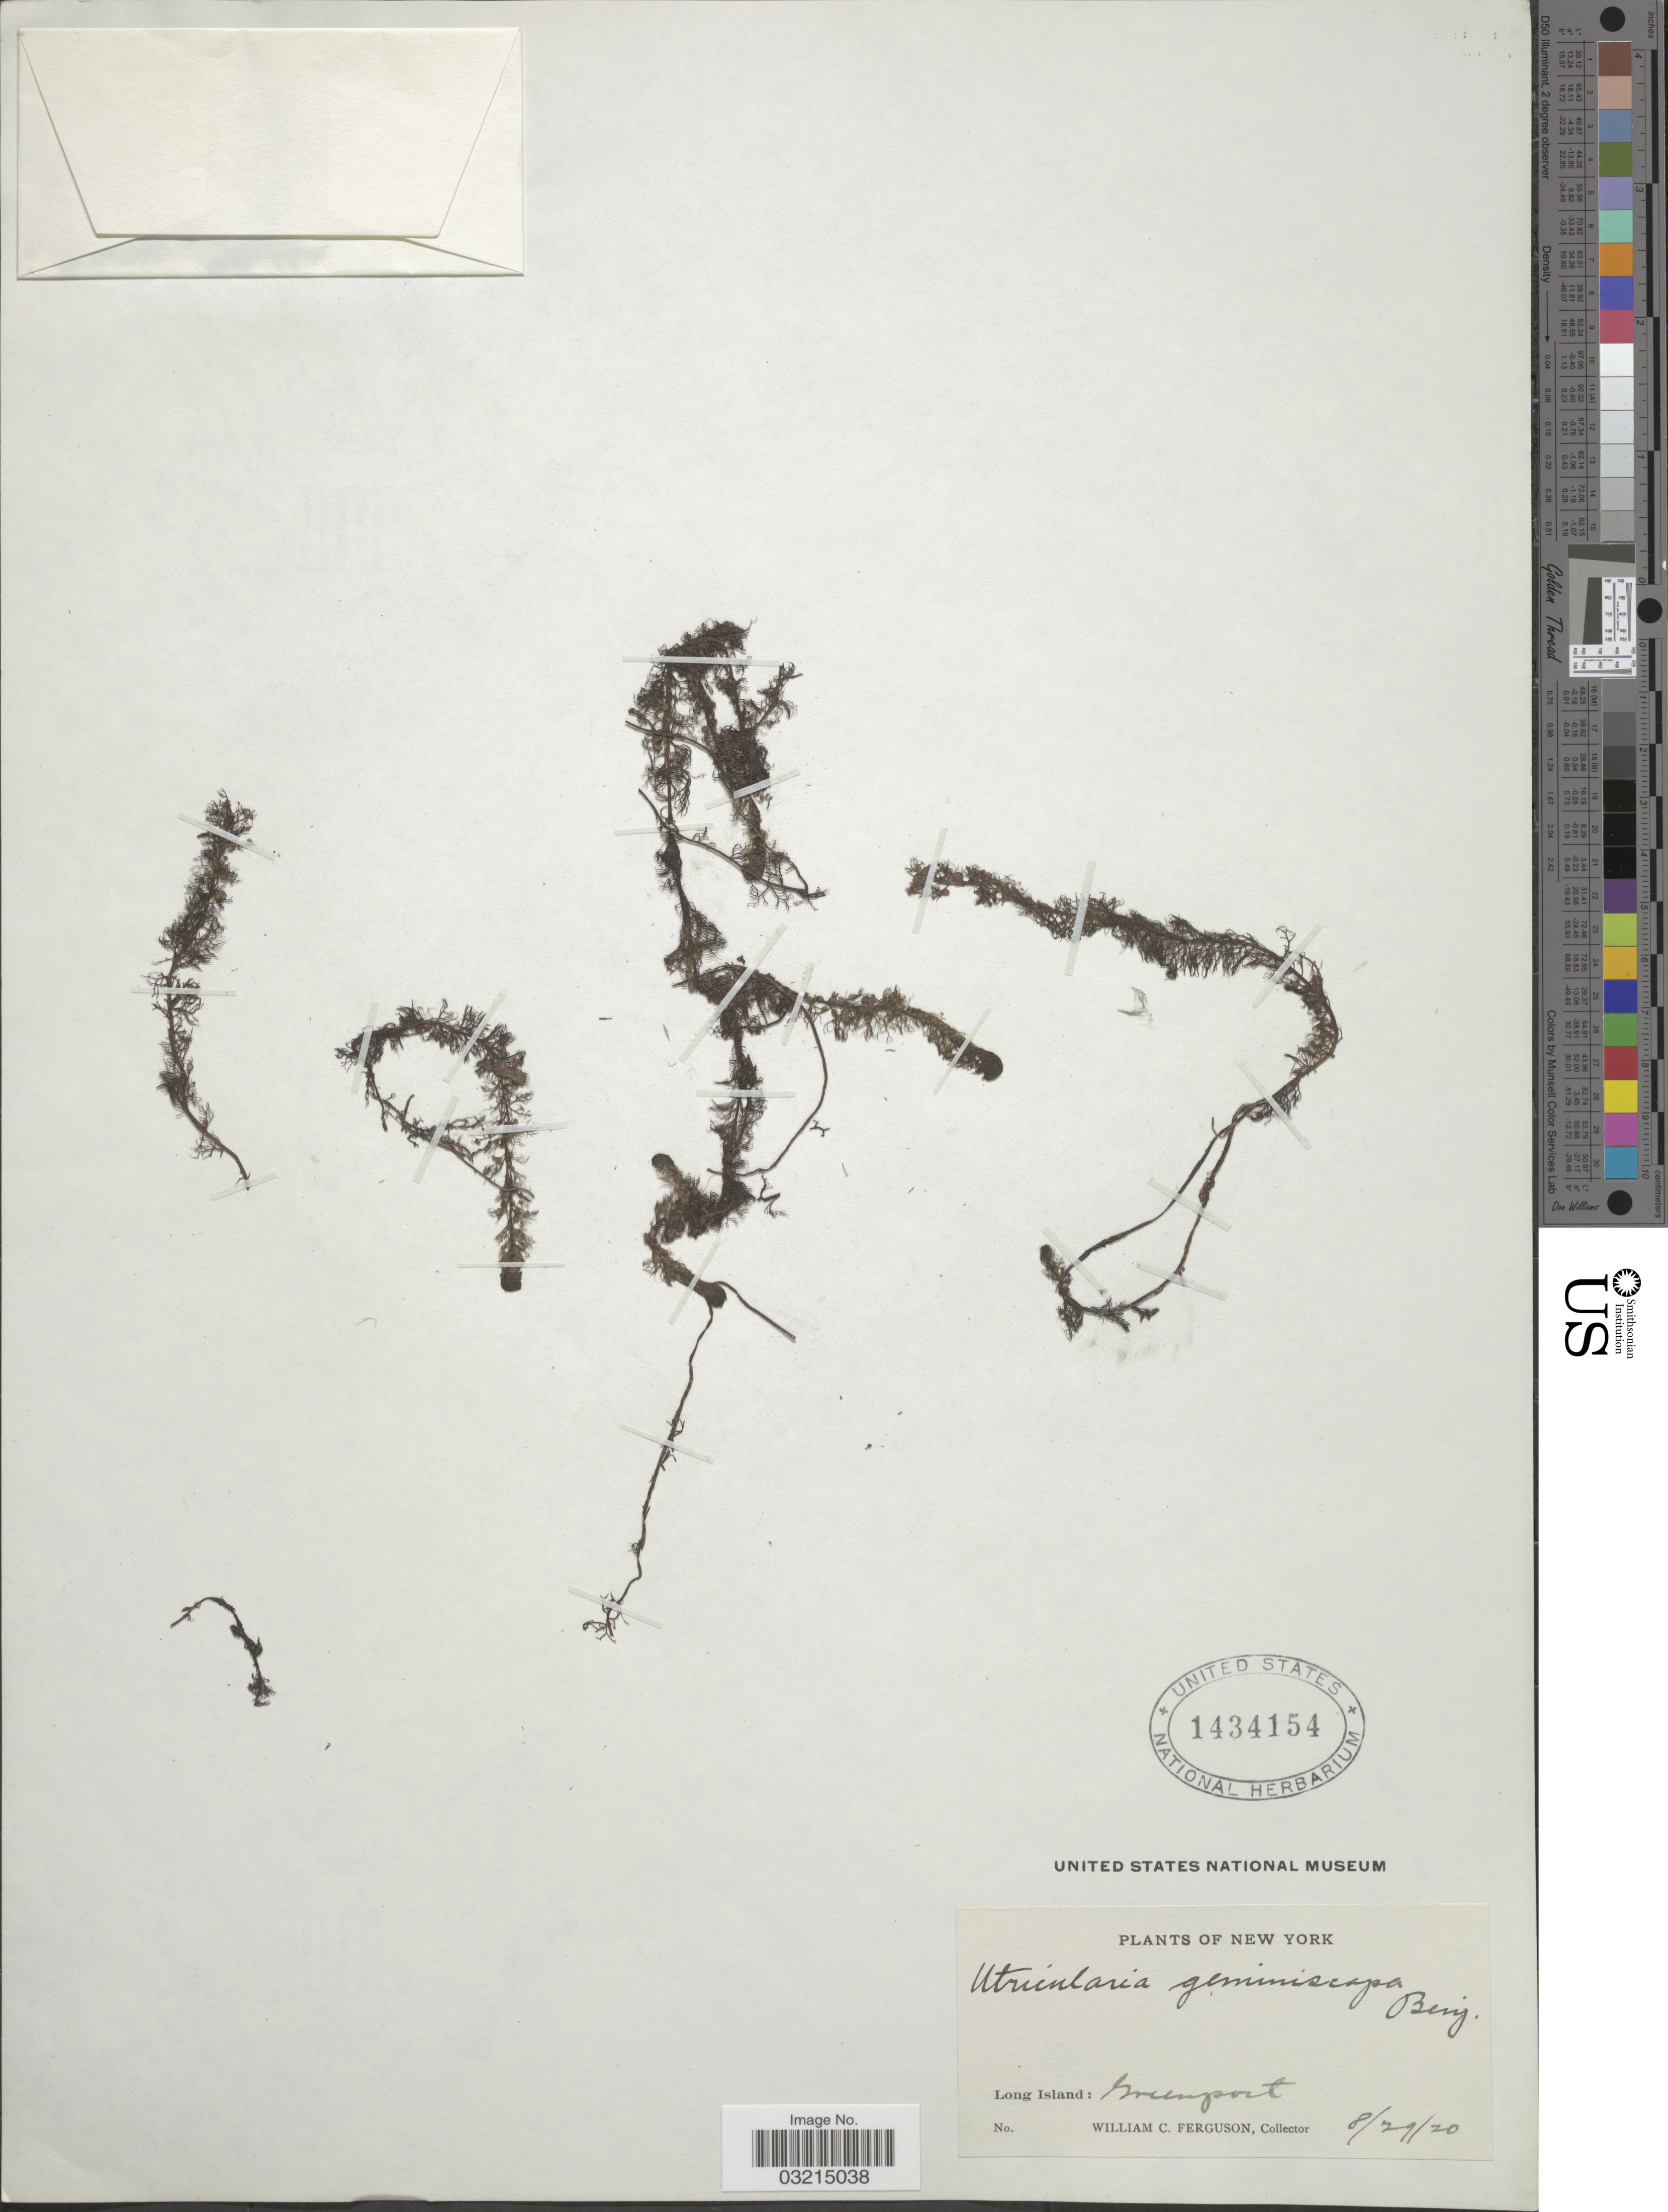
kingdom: Plantae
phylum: Tracheophyta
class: Magnoliopsida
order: Lamiales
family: Lentibulariaceae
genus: Utricularia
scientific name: Utricularia geminiscapa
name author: Benj.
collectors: W. Ferguson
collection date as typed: Transcribed d/m/y: 29/8/20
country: United States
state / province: New York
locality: Long Island: Greenport.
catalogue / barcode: US 1434154